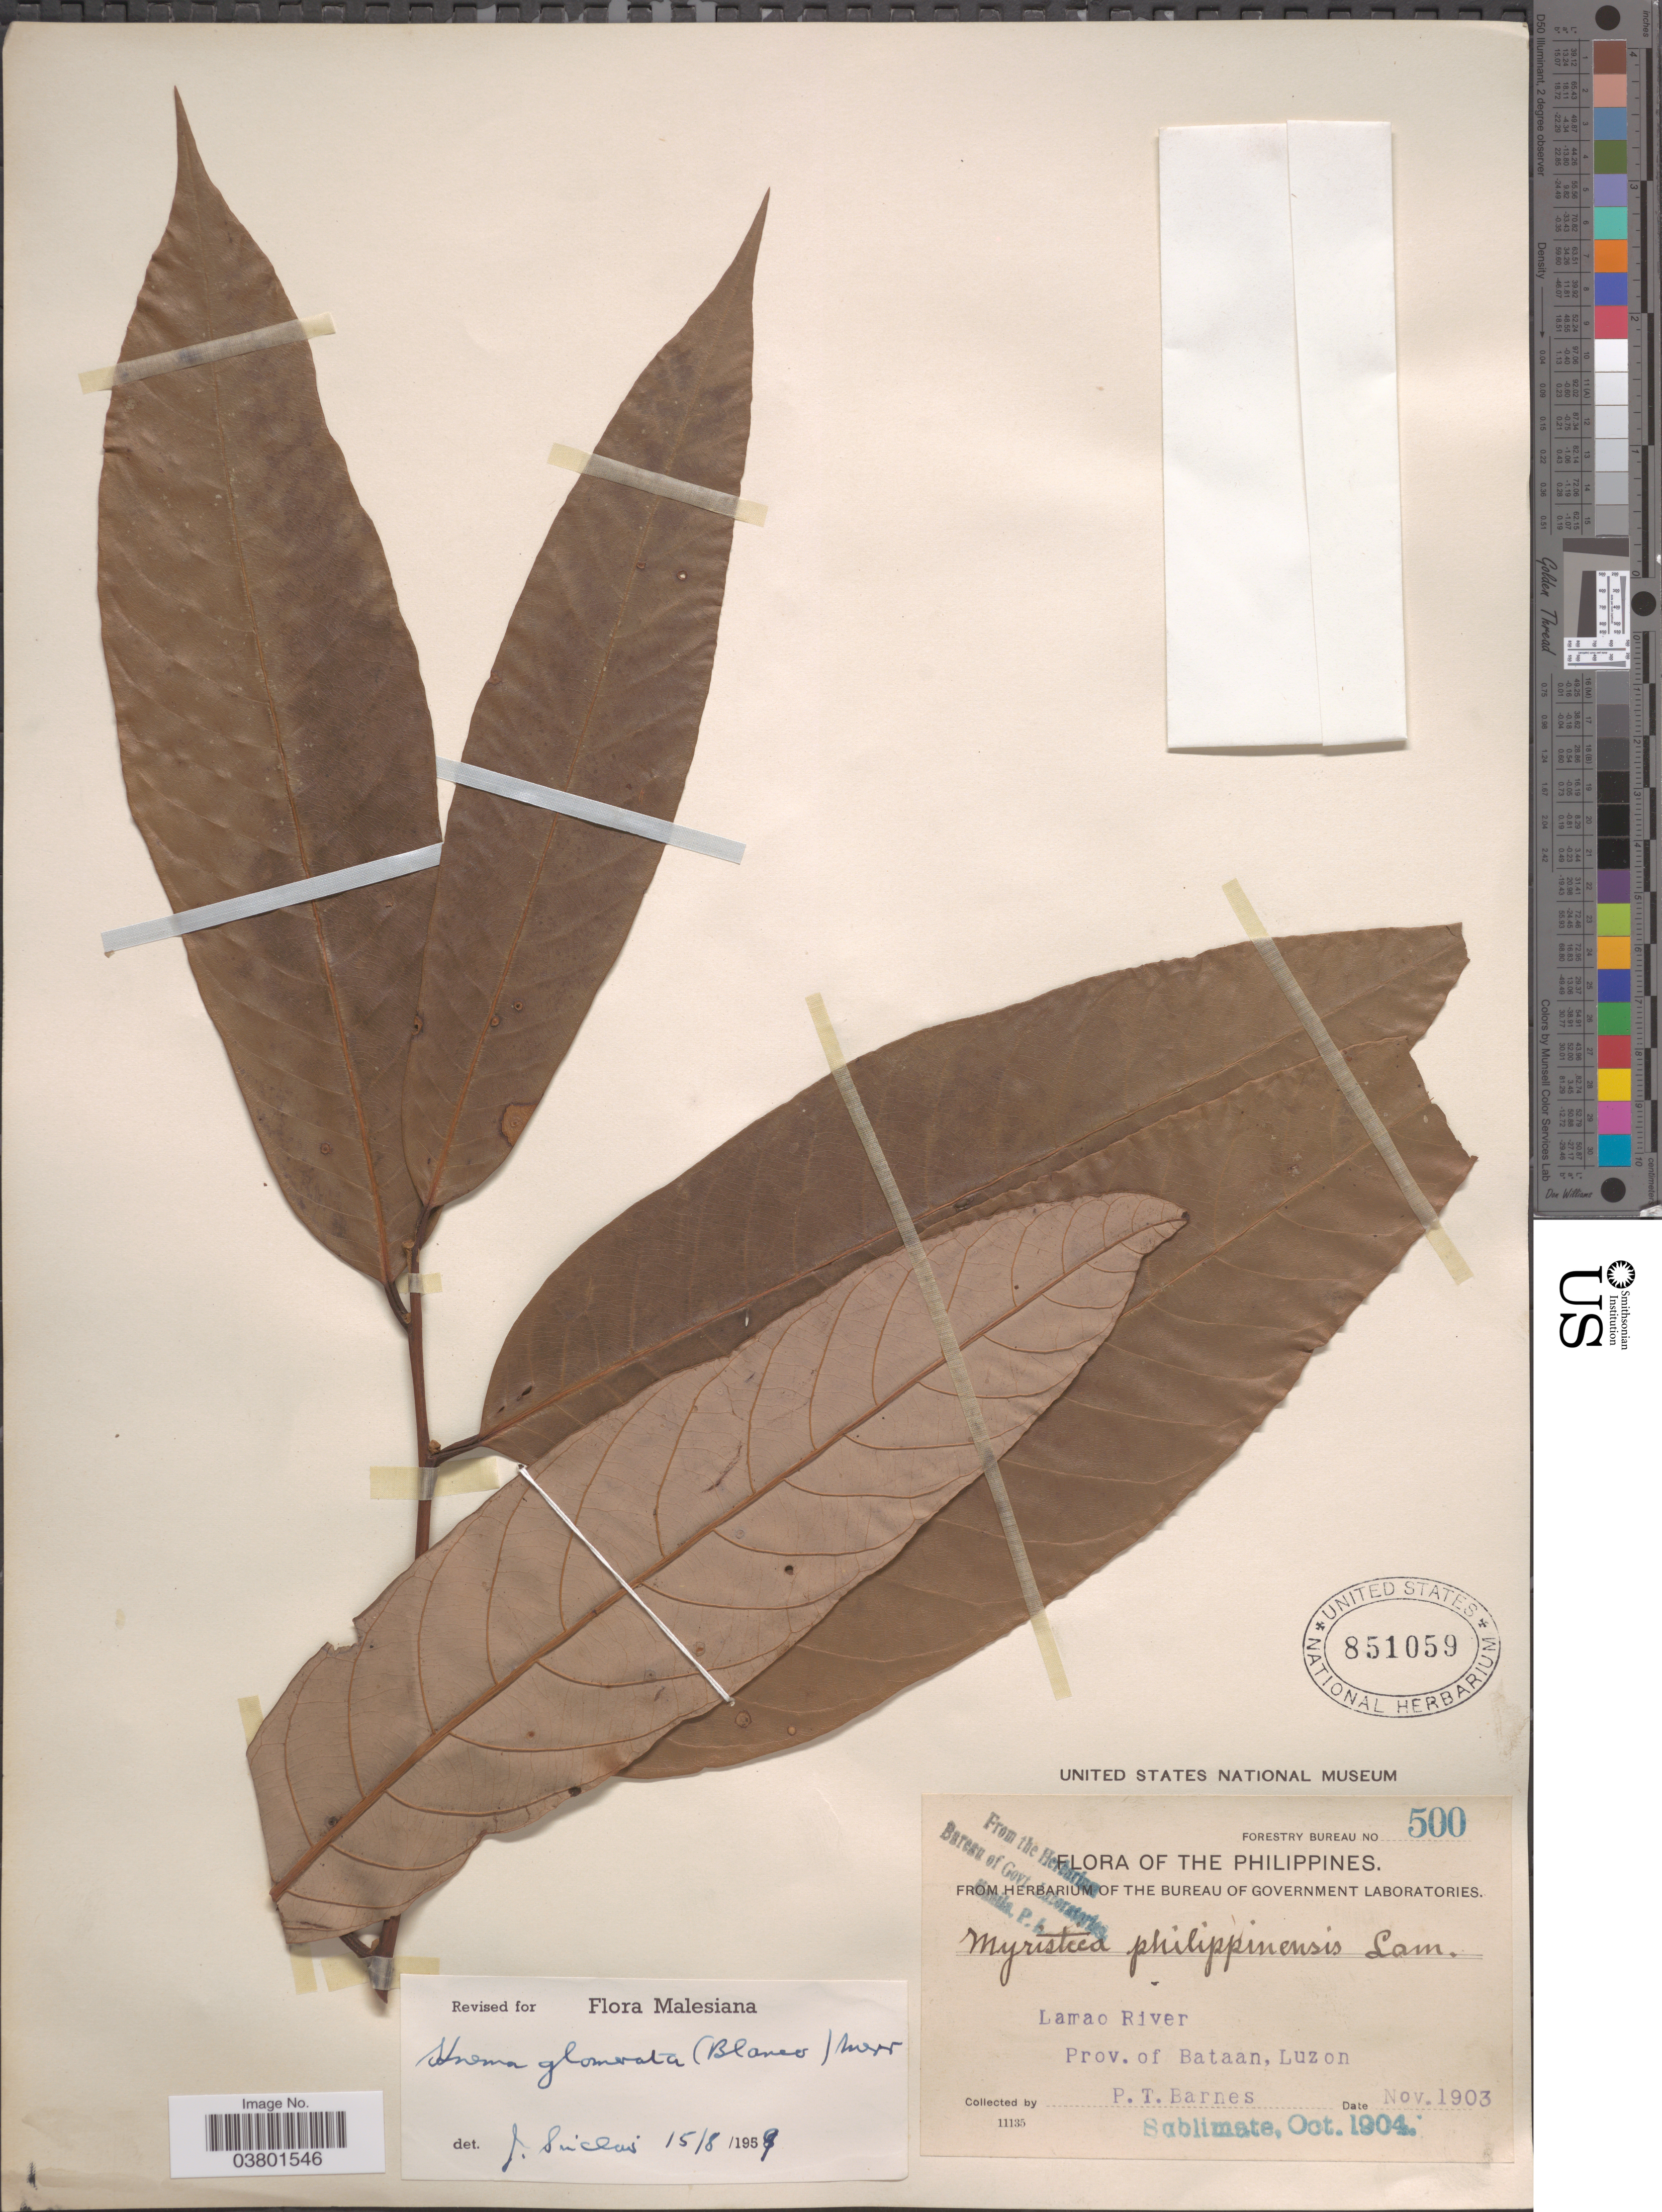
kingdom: Plantae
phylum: Tracheophyta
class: Magnoliopsida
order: Magnoliales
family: Myristicaceae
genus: Knema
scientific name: Knema glomerata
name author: (Blanco) Merr.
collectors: P. Barnes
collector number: Forestry Bureau 500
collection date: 1903-11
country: Philippines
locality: Lamao River, Prov. of Bataan, Luzon.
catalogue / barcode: US 851059